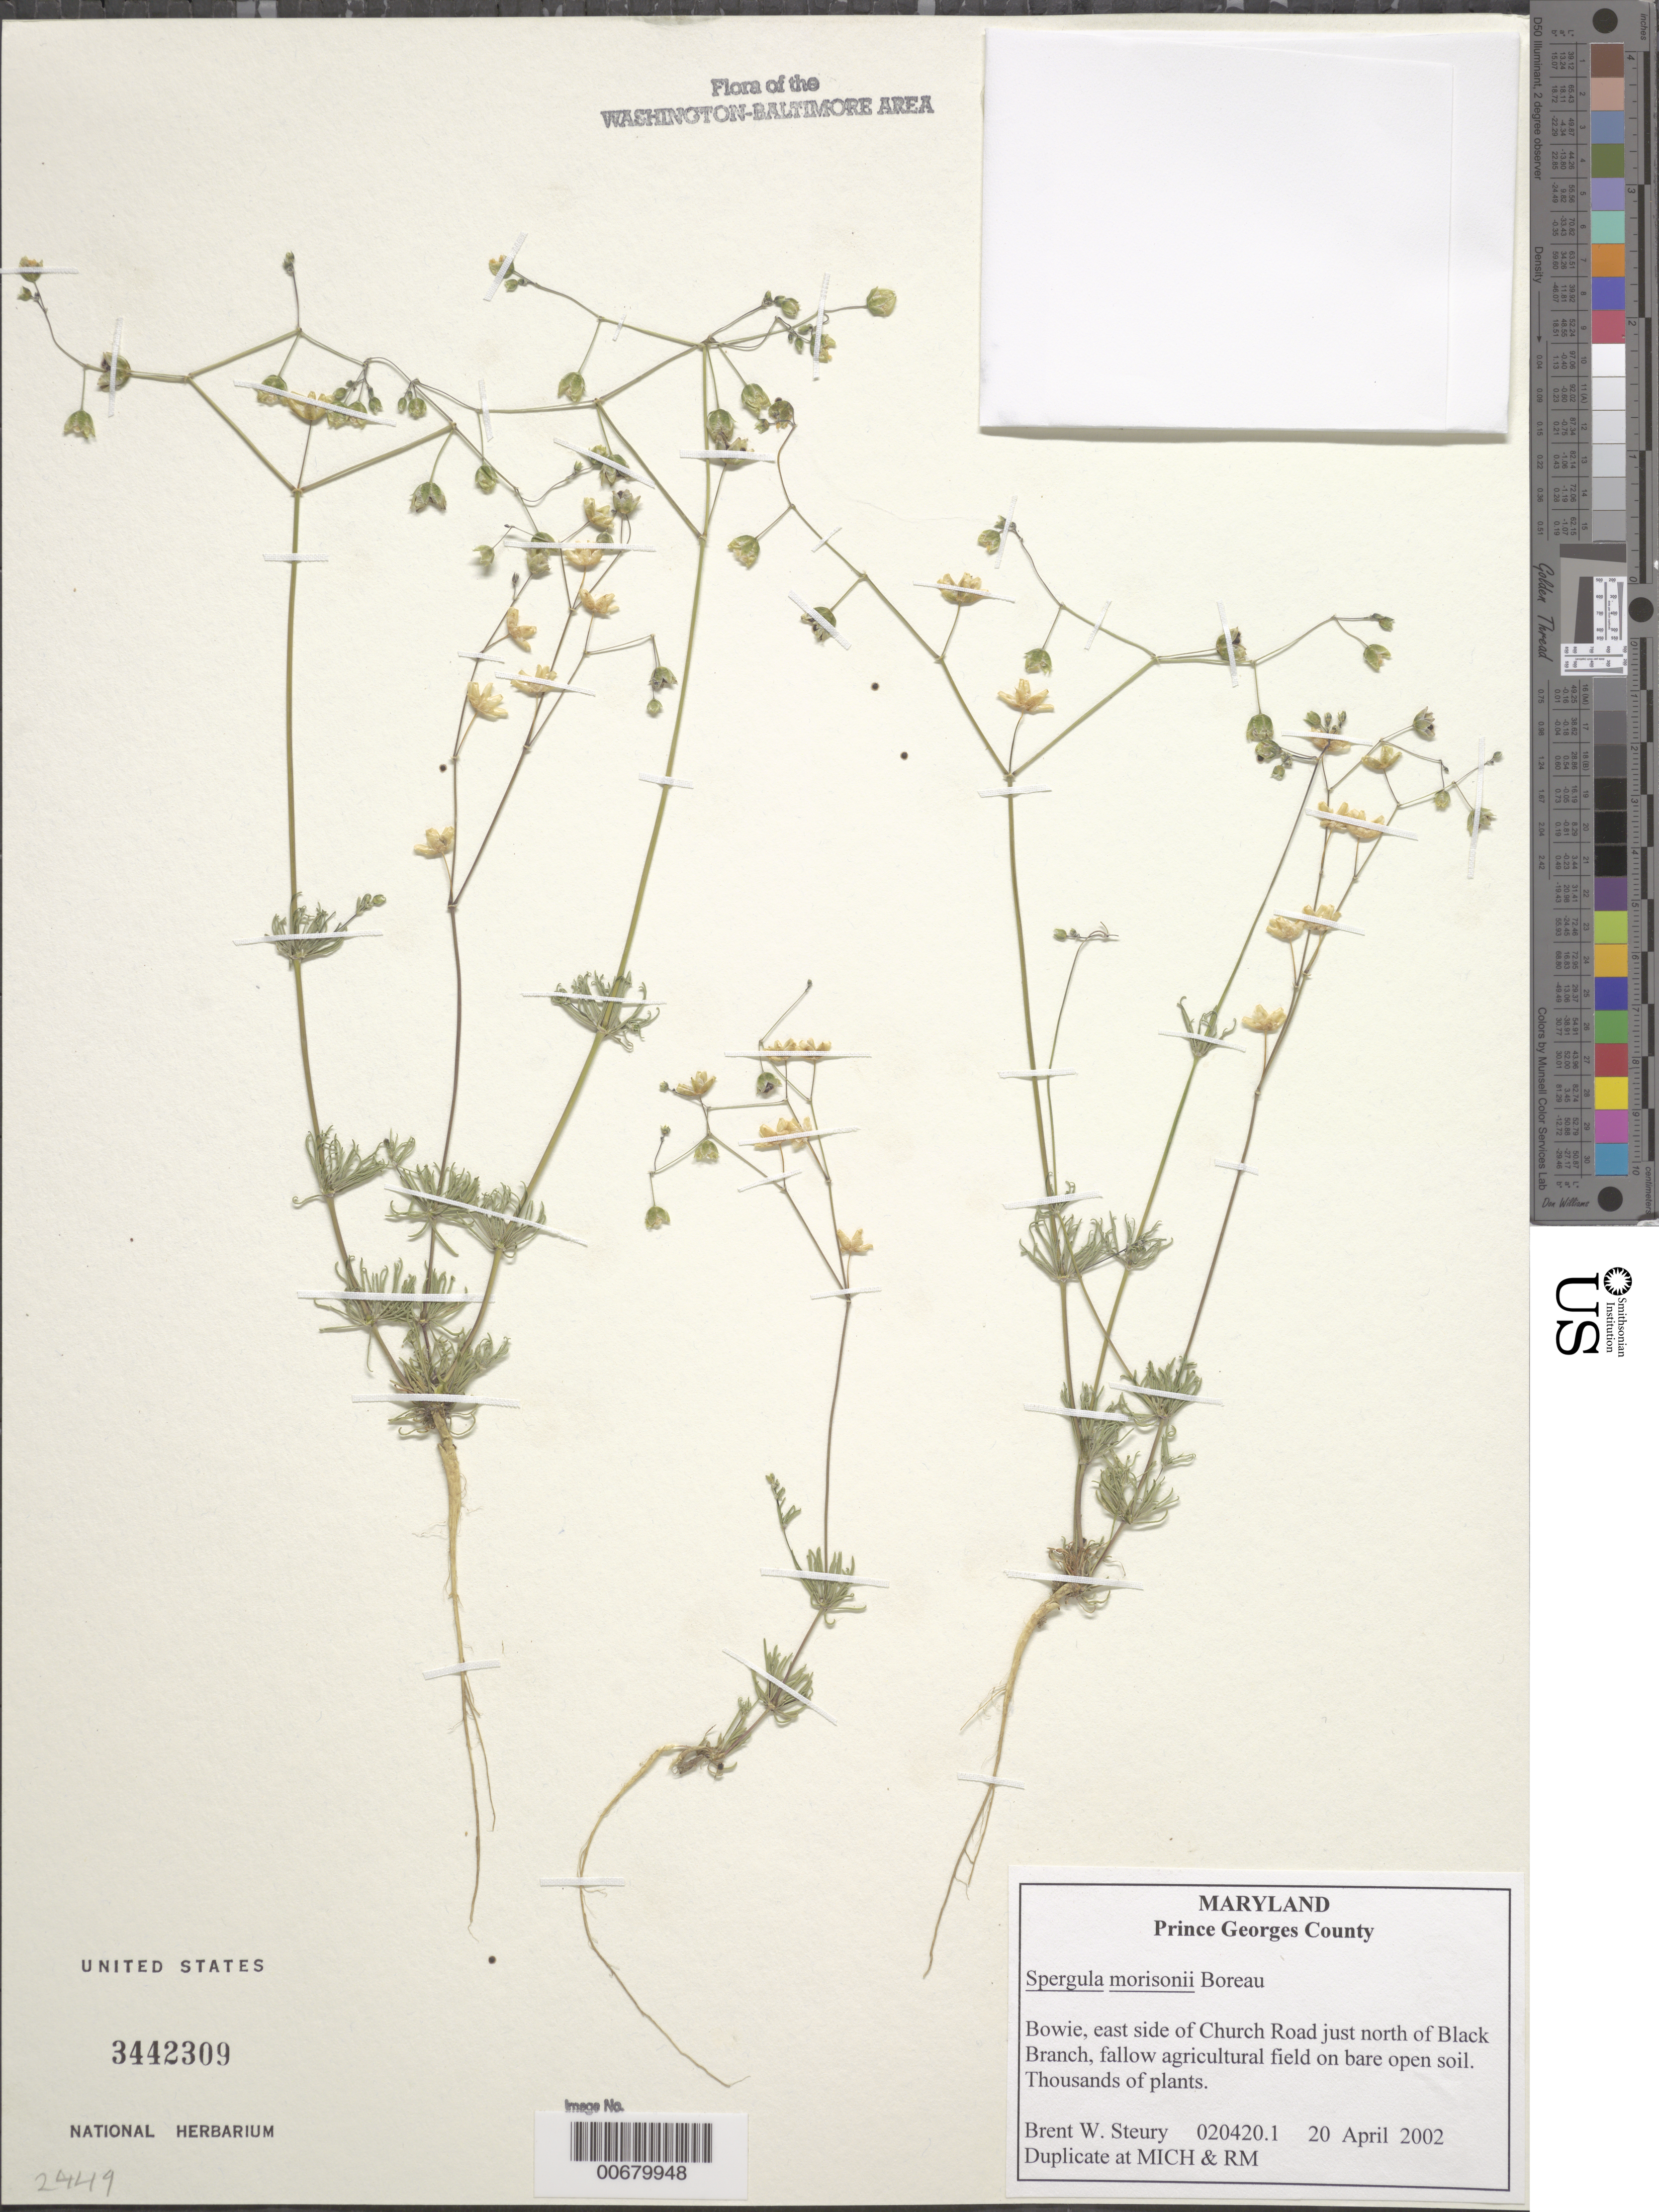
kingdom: Plantae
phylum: Tracheophyta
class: Magnoliopsida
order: Caryophyllales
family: Caryophyllaceae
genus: Spergula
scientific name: Spergula morisonii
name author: Boreau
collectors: B. Steury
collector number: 020420.1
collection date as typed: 20 April 2002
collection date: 2002-04-20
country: United States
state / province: Maryland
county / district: Prince George's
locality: East side of Church Road just north of Black Branch.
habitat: Fallow agricultural field on bare open soil. Thousands of plants.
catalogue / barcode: US 3442309